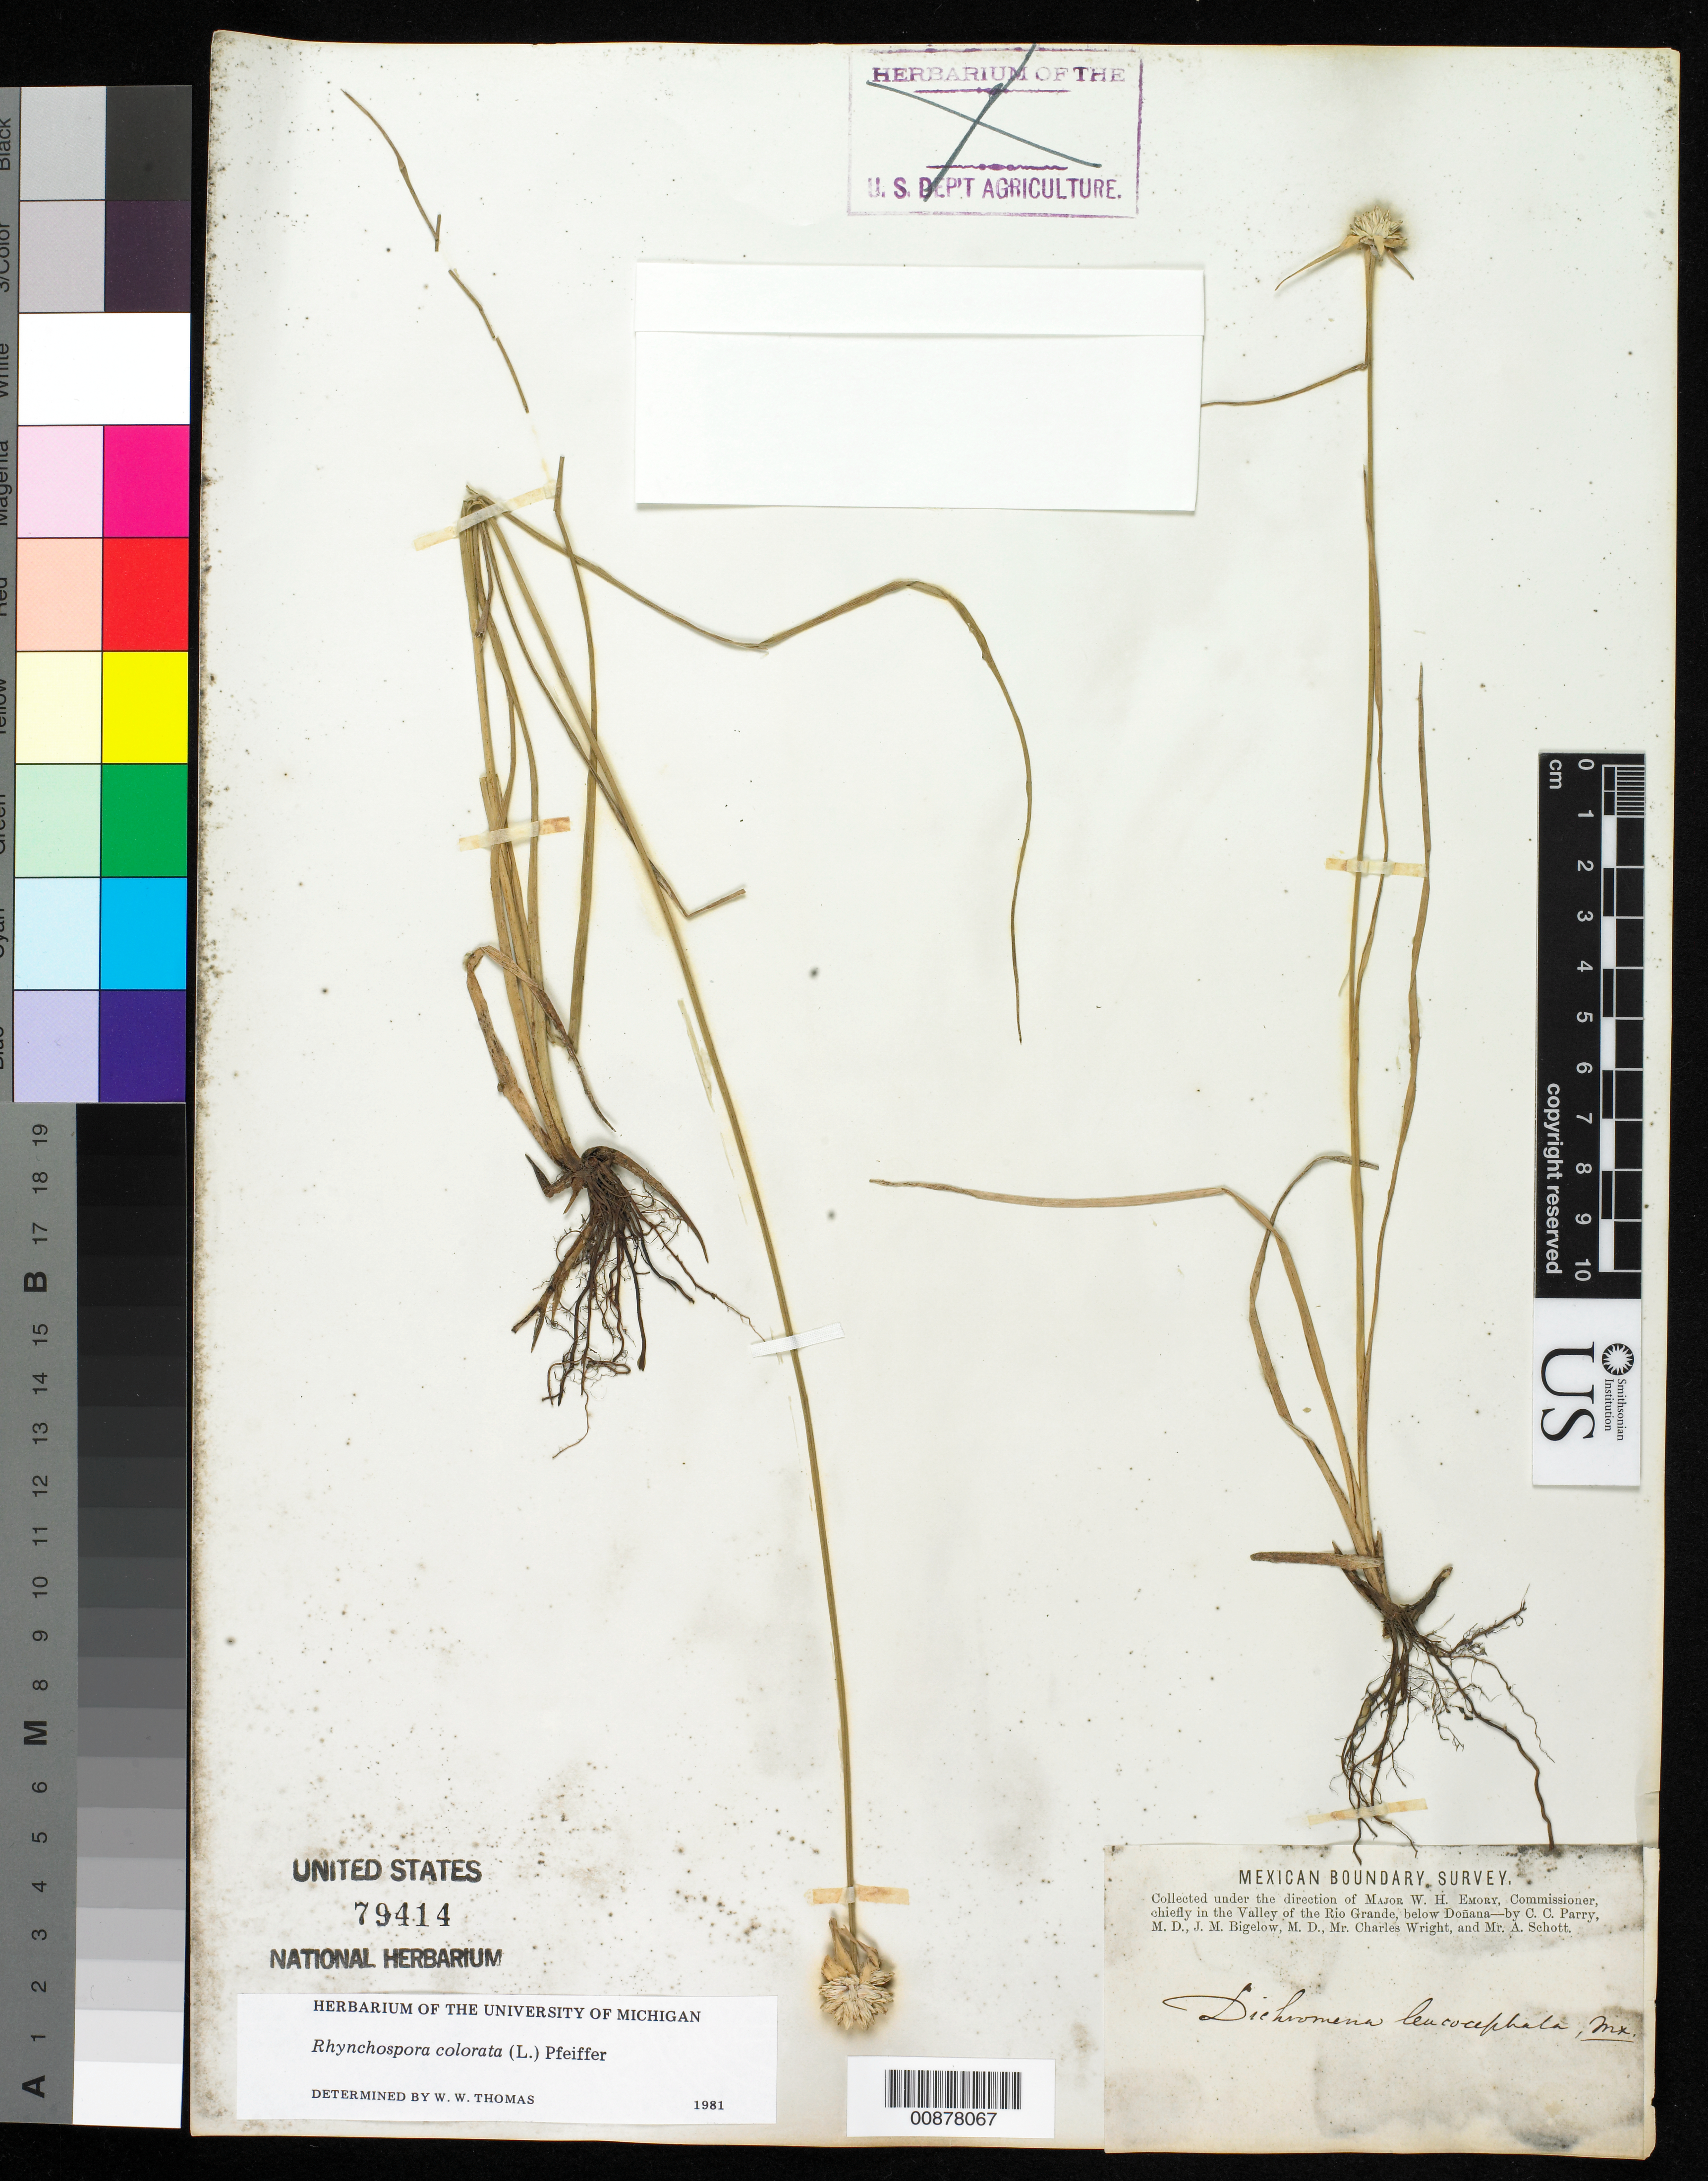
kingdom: Plantae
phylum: Tracheophyta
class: Liliopsida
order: Poales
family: Cyperaceae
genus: Rhynchospora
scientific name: Rhynchospora colorata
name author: (L.) H. Pfeiff.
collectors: C. C. Parry, J. M. Bigelow, C. Wright & A. C. V. Schott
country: United States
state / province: New Mexico / Texas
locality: Valley of the Rio Grande, below Doñana.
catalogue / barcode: US 79414